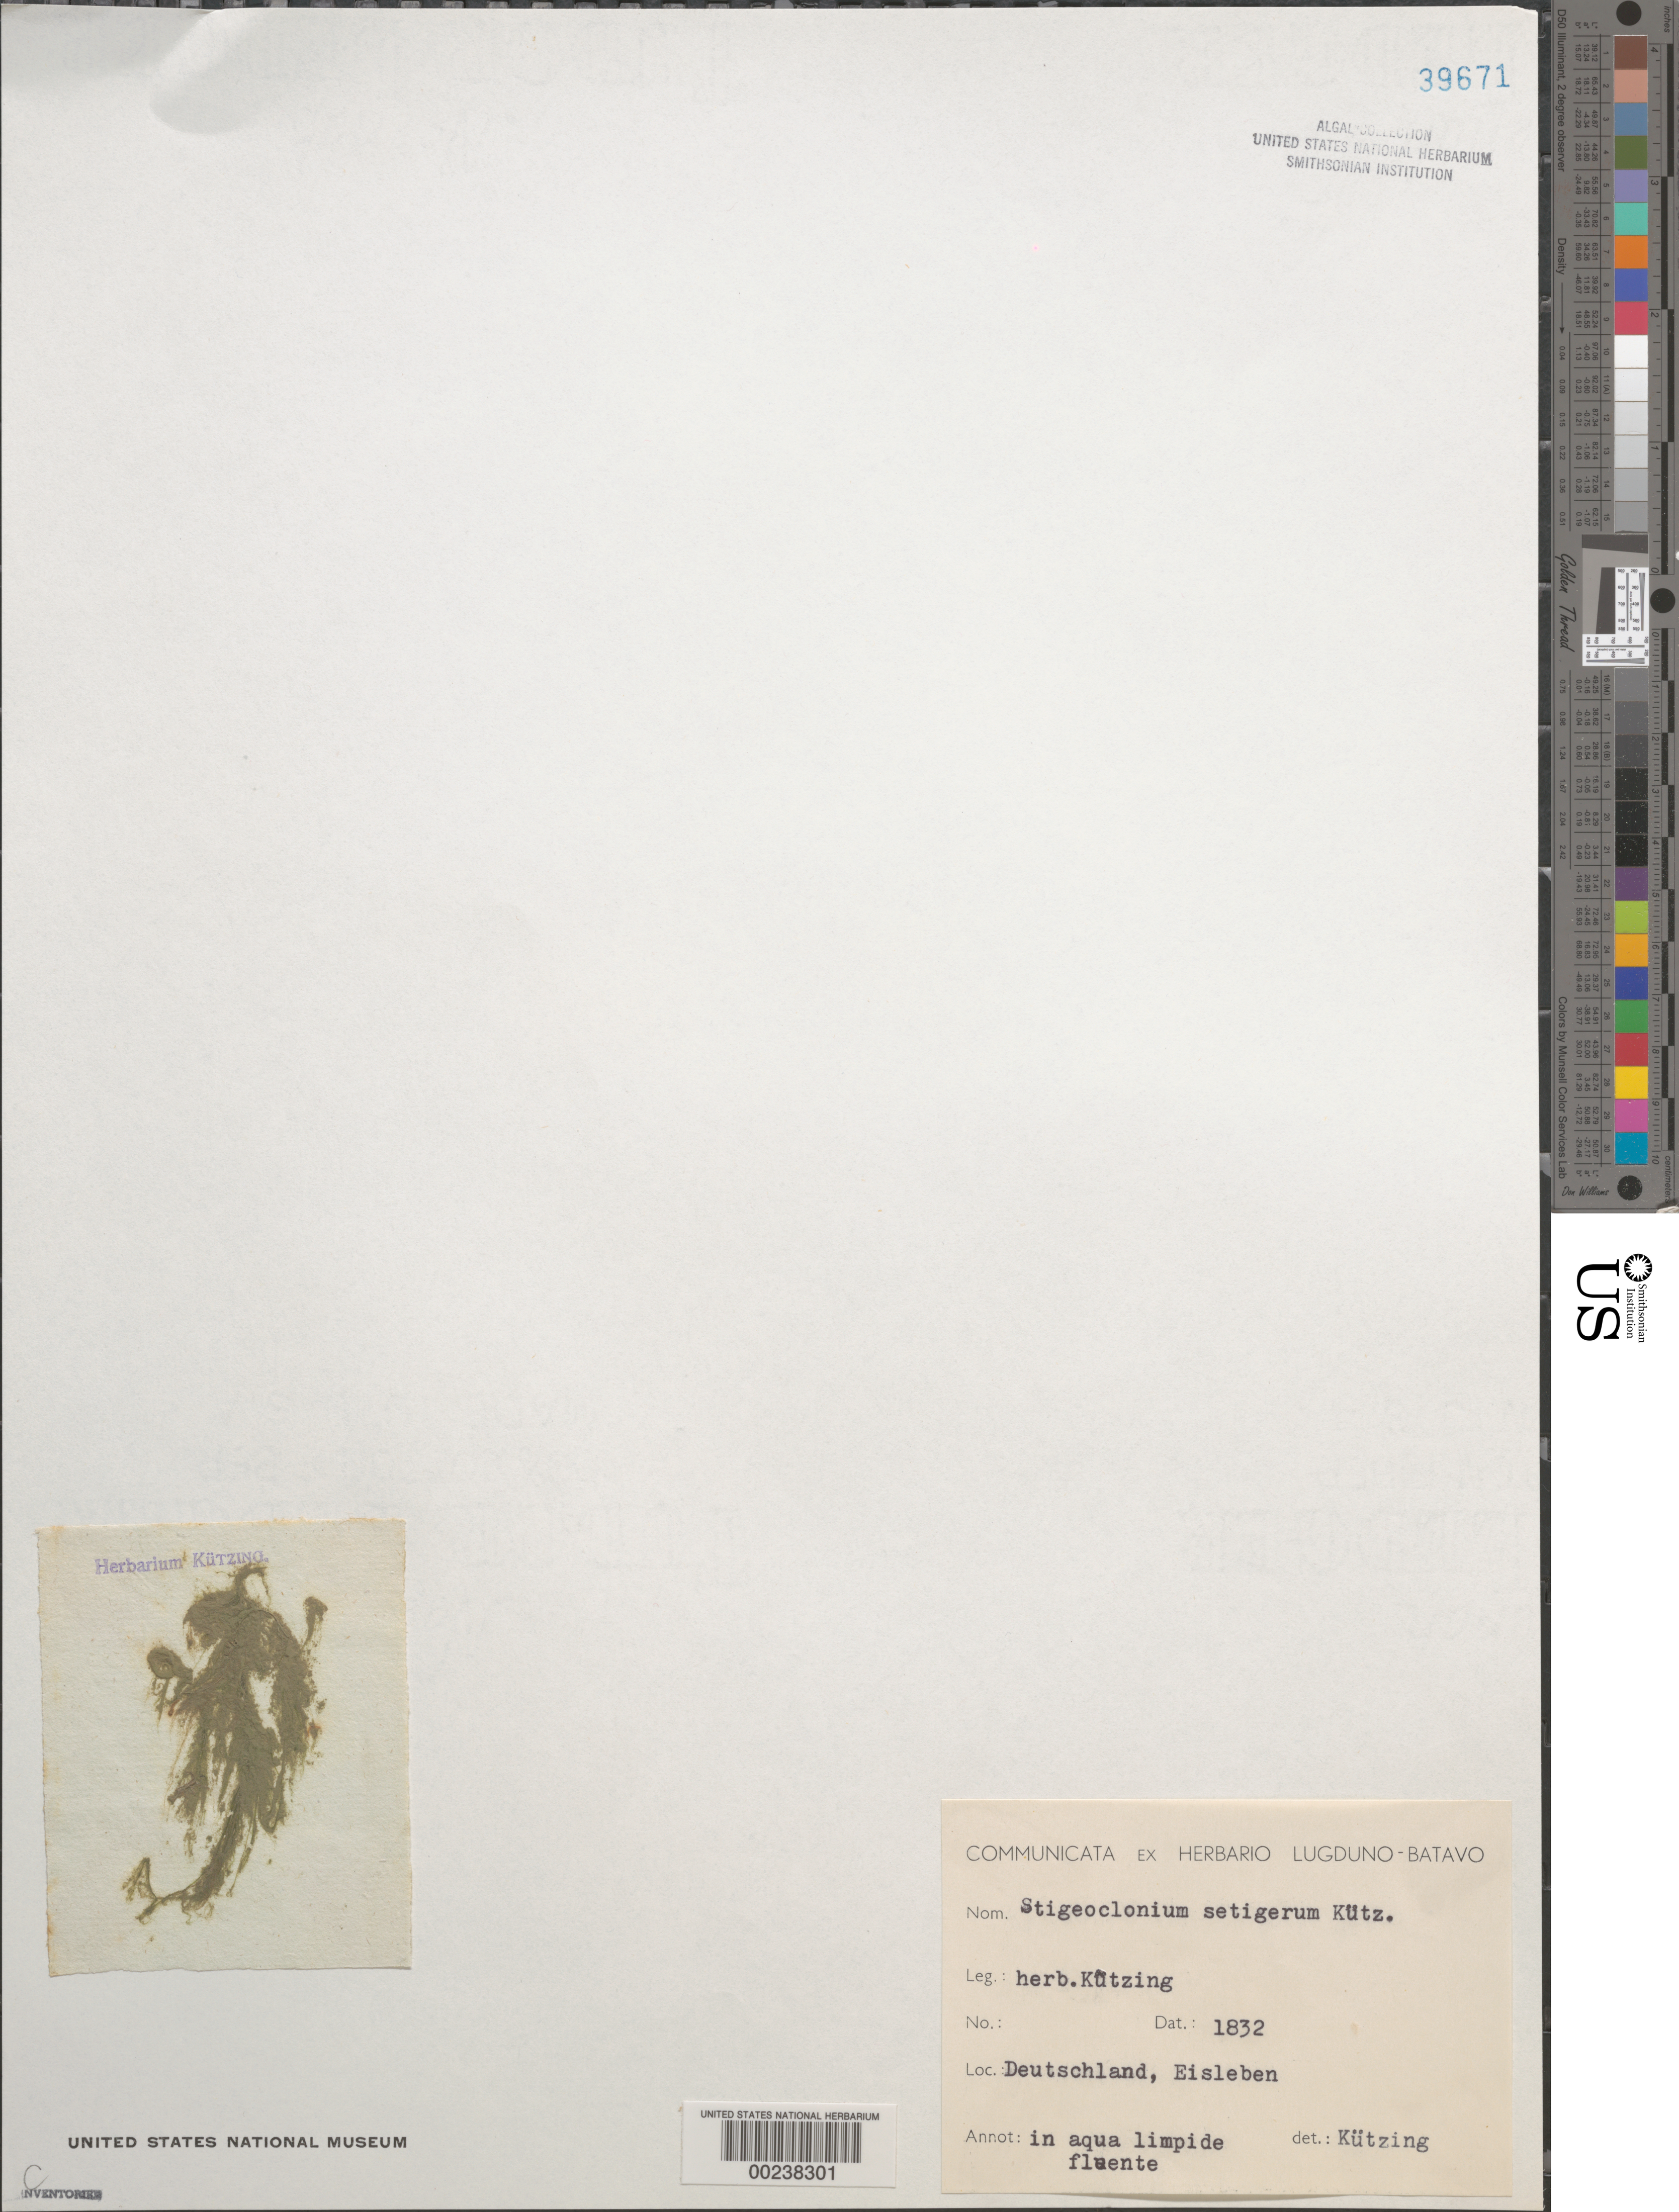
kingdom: Plantae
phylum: Chlorophyta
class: Chlorophyceae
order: Chaetophorales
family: Chaetophoraceae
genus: Stigeoclonium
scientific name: Stigeoclonium setigerum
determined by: Kuetzing, F. T.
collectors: F. Kuetzing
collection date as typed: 1832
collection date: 1832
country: Germany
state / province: Sachsen-Anhalt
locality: Halle District. Eisleben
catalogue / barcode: US 39671